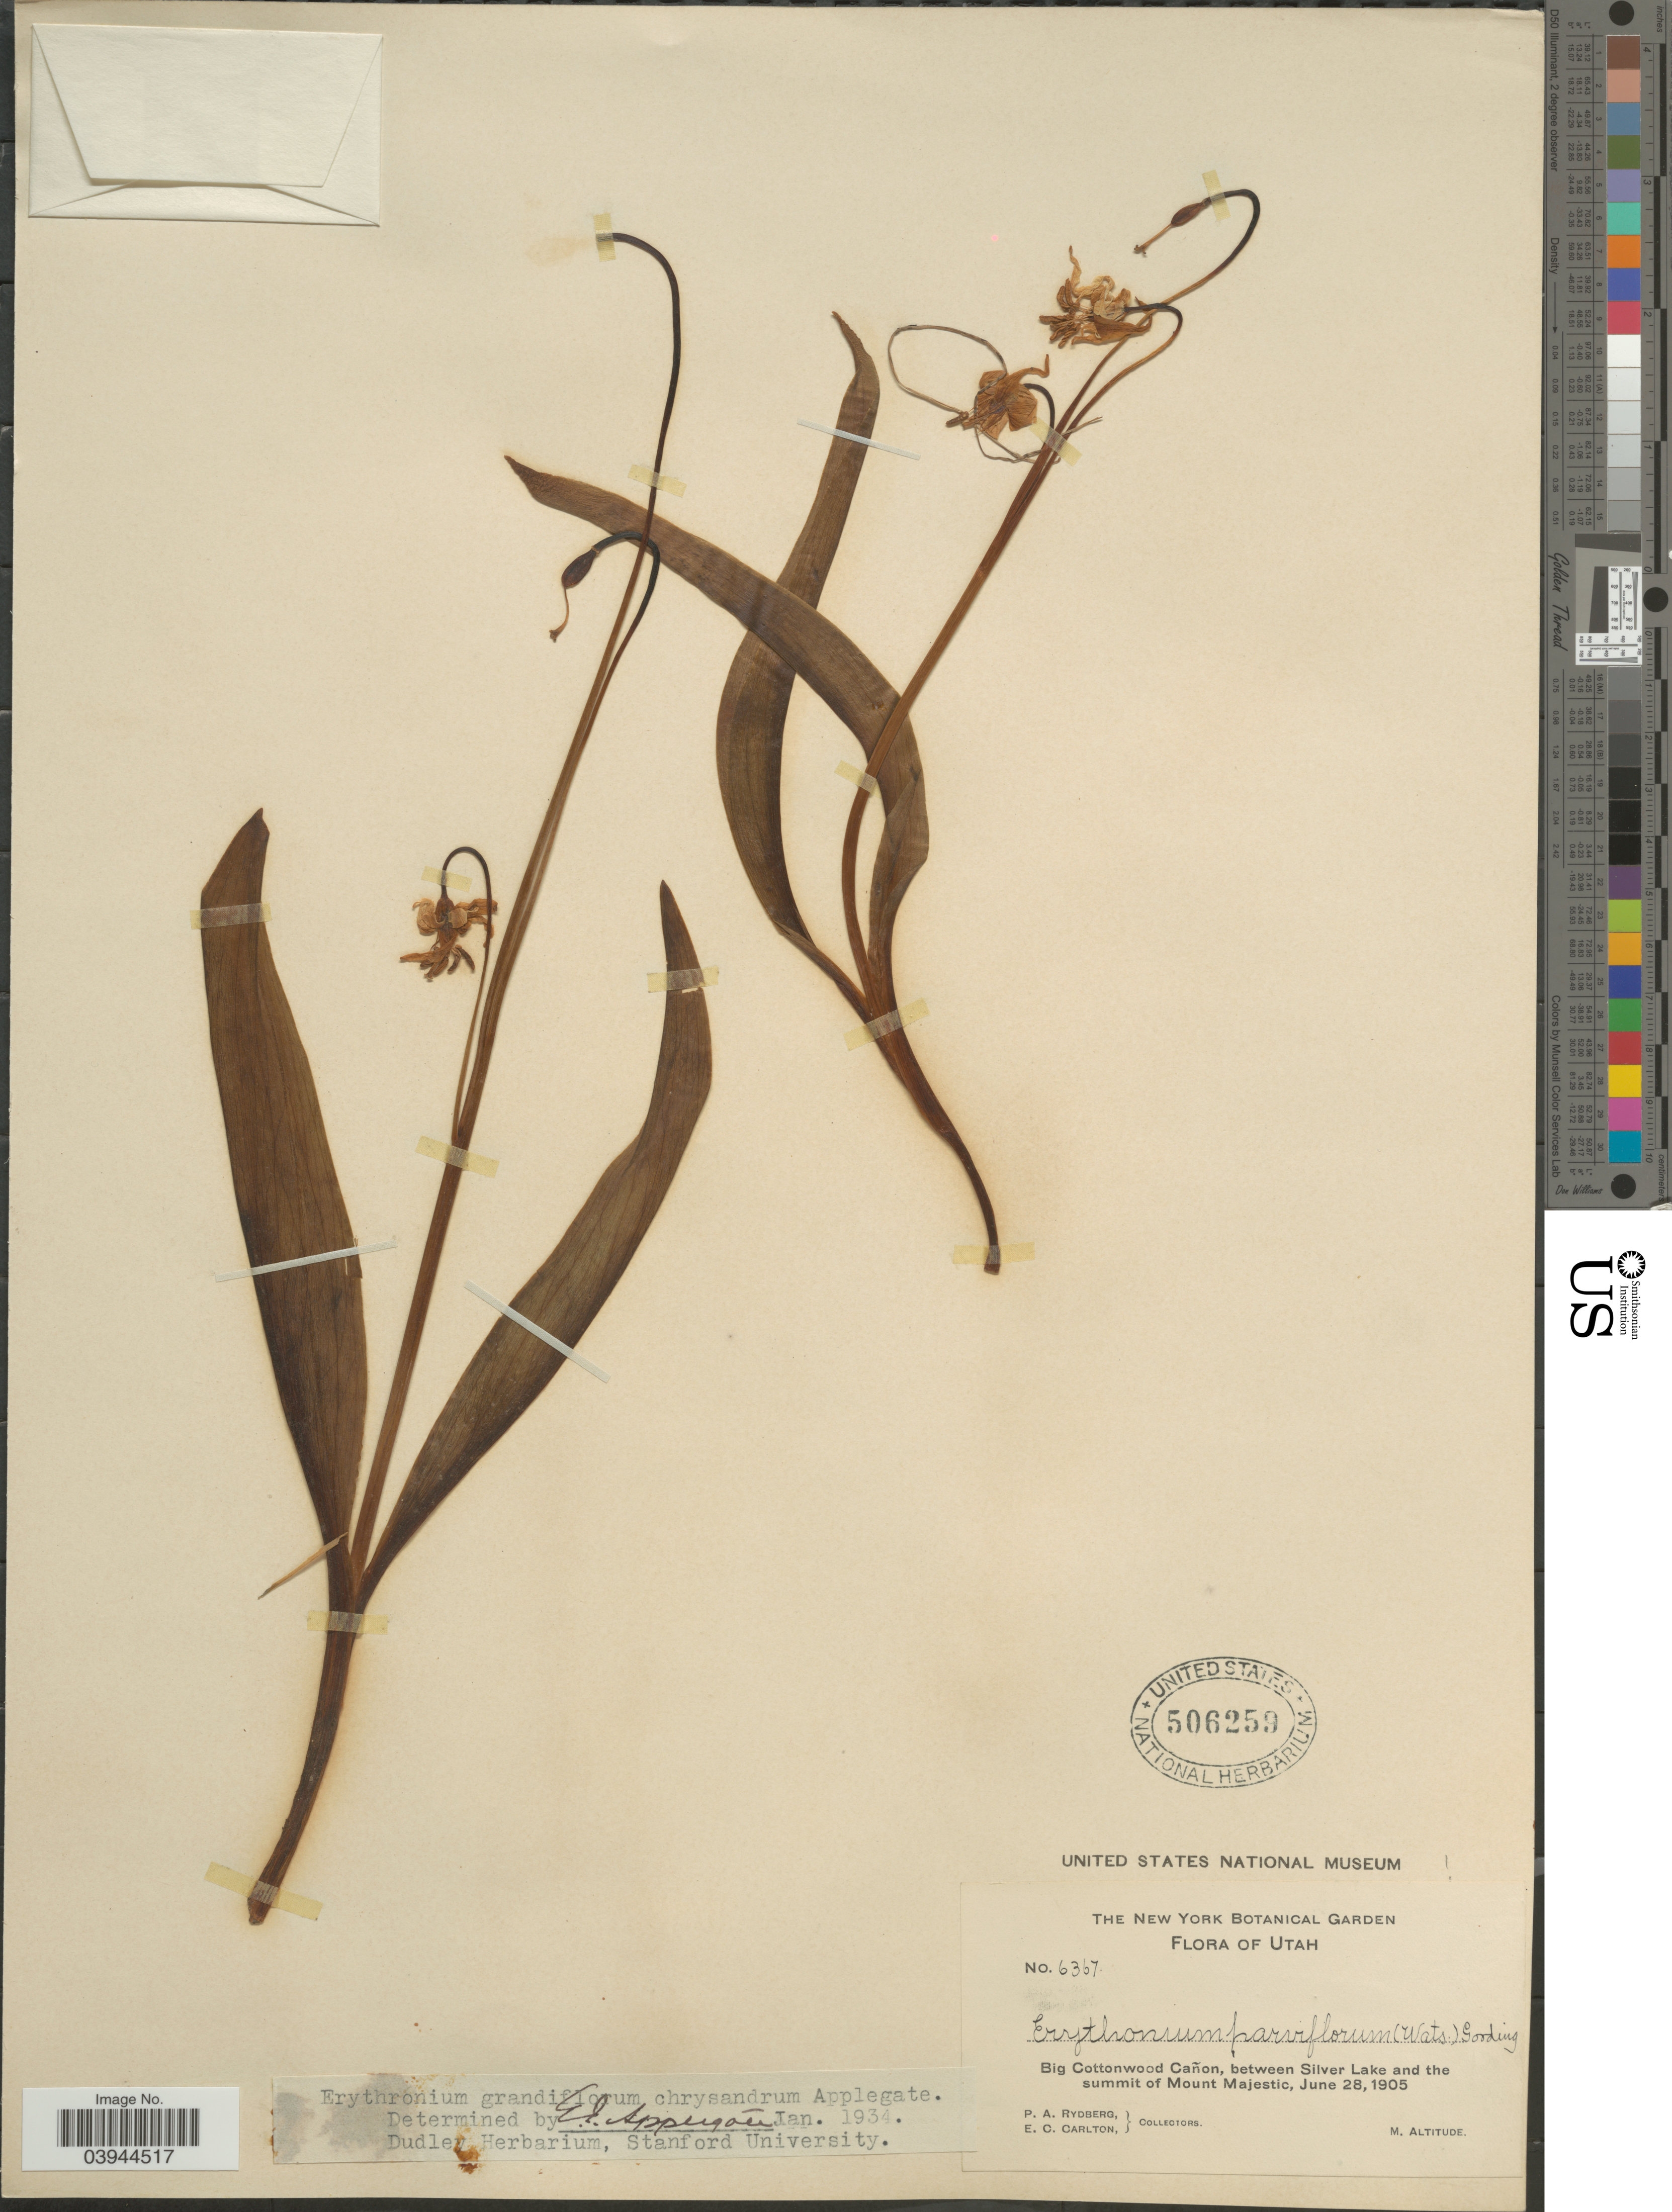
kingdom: Plantae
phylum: Tracheophyta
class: Liliopsida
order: Liliales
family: Liliaceae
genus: Erythronium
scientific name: Erythronium grandiflorum subsp. chrysandrum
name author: (Applegate) Abrams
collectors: P. A. Rydberg & E. Carlton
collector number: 6367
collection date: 1905-06-28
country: United States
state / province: Utah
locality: Big Cottonwood Cañon, between Silver Lake and the summit of Mount Majestic.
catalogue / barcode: US 506259